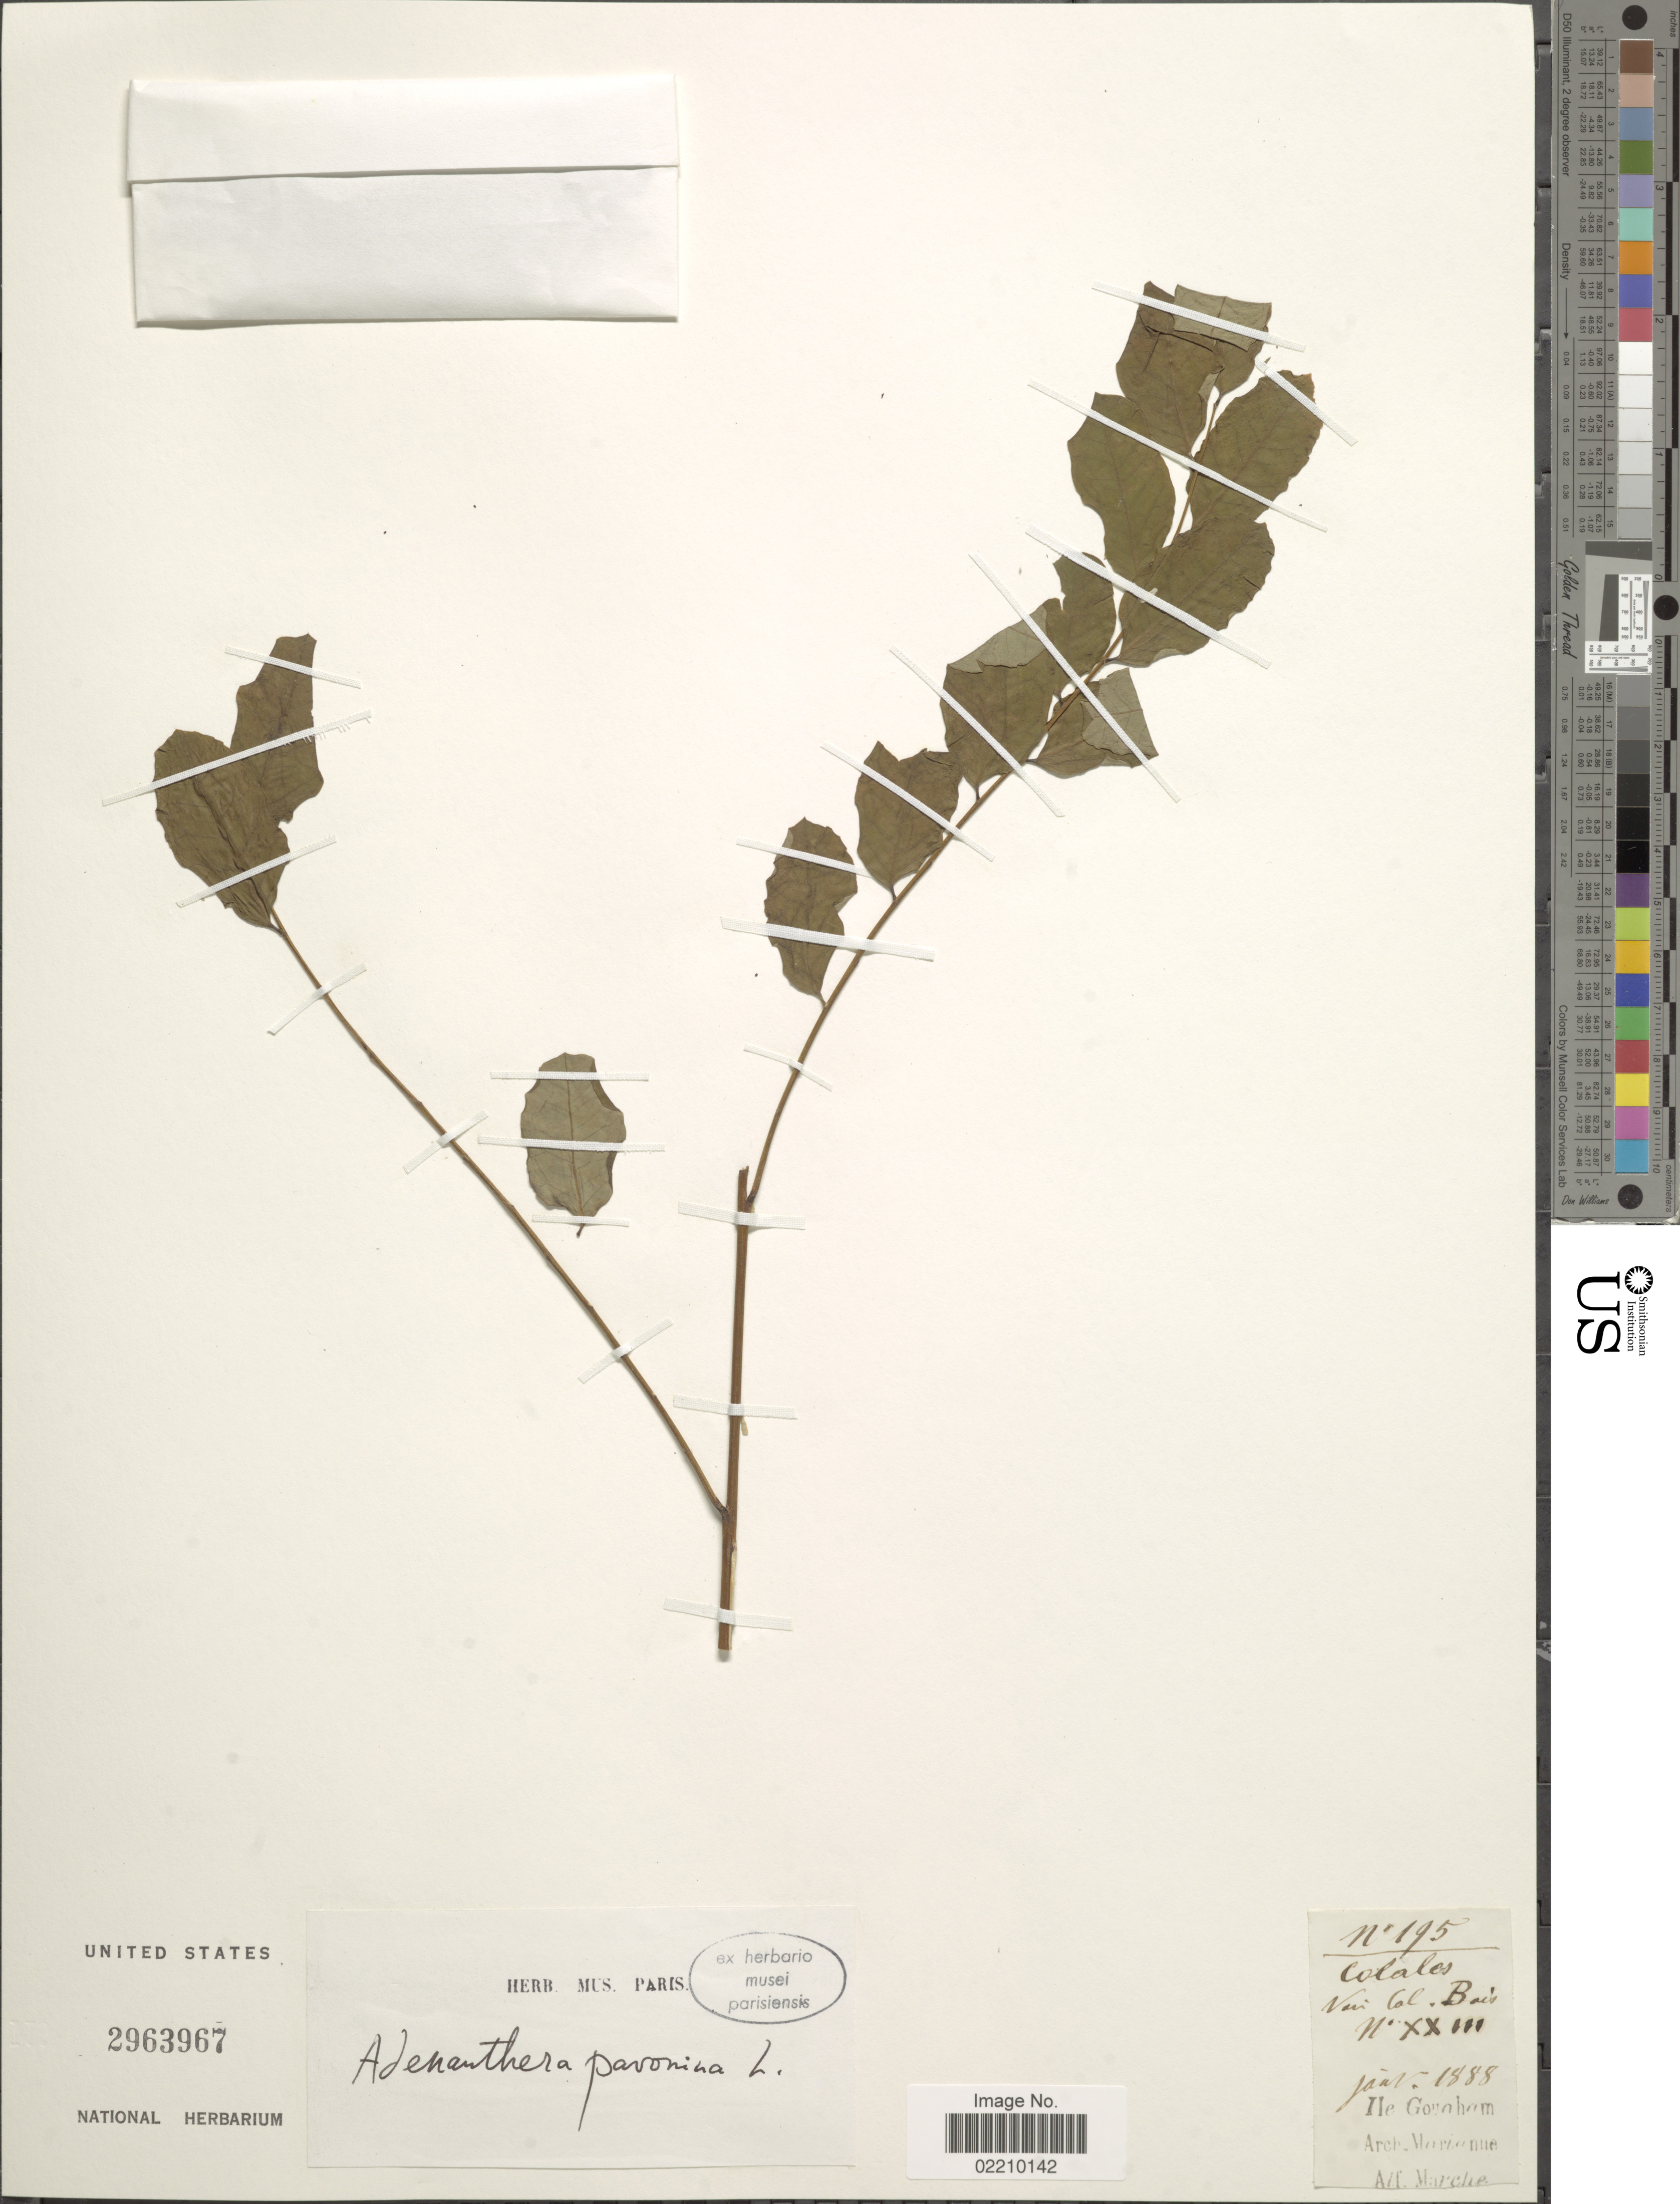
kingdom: Plantae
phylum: Tracheophyta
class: Magnoliopsida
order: Fabales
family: Fabaceae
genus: Adenanthera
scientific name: Adenanthera pavonina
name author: L.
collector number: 195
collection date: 1888-01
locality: Ile Govaham [interpreted]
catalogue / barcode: US 2963967